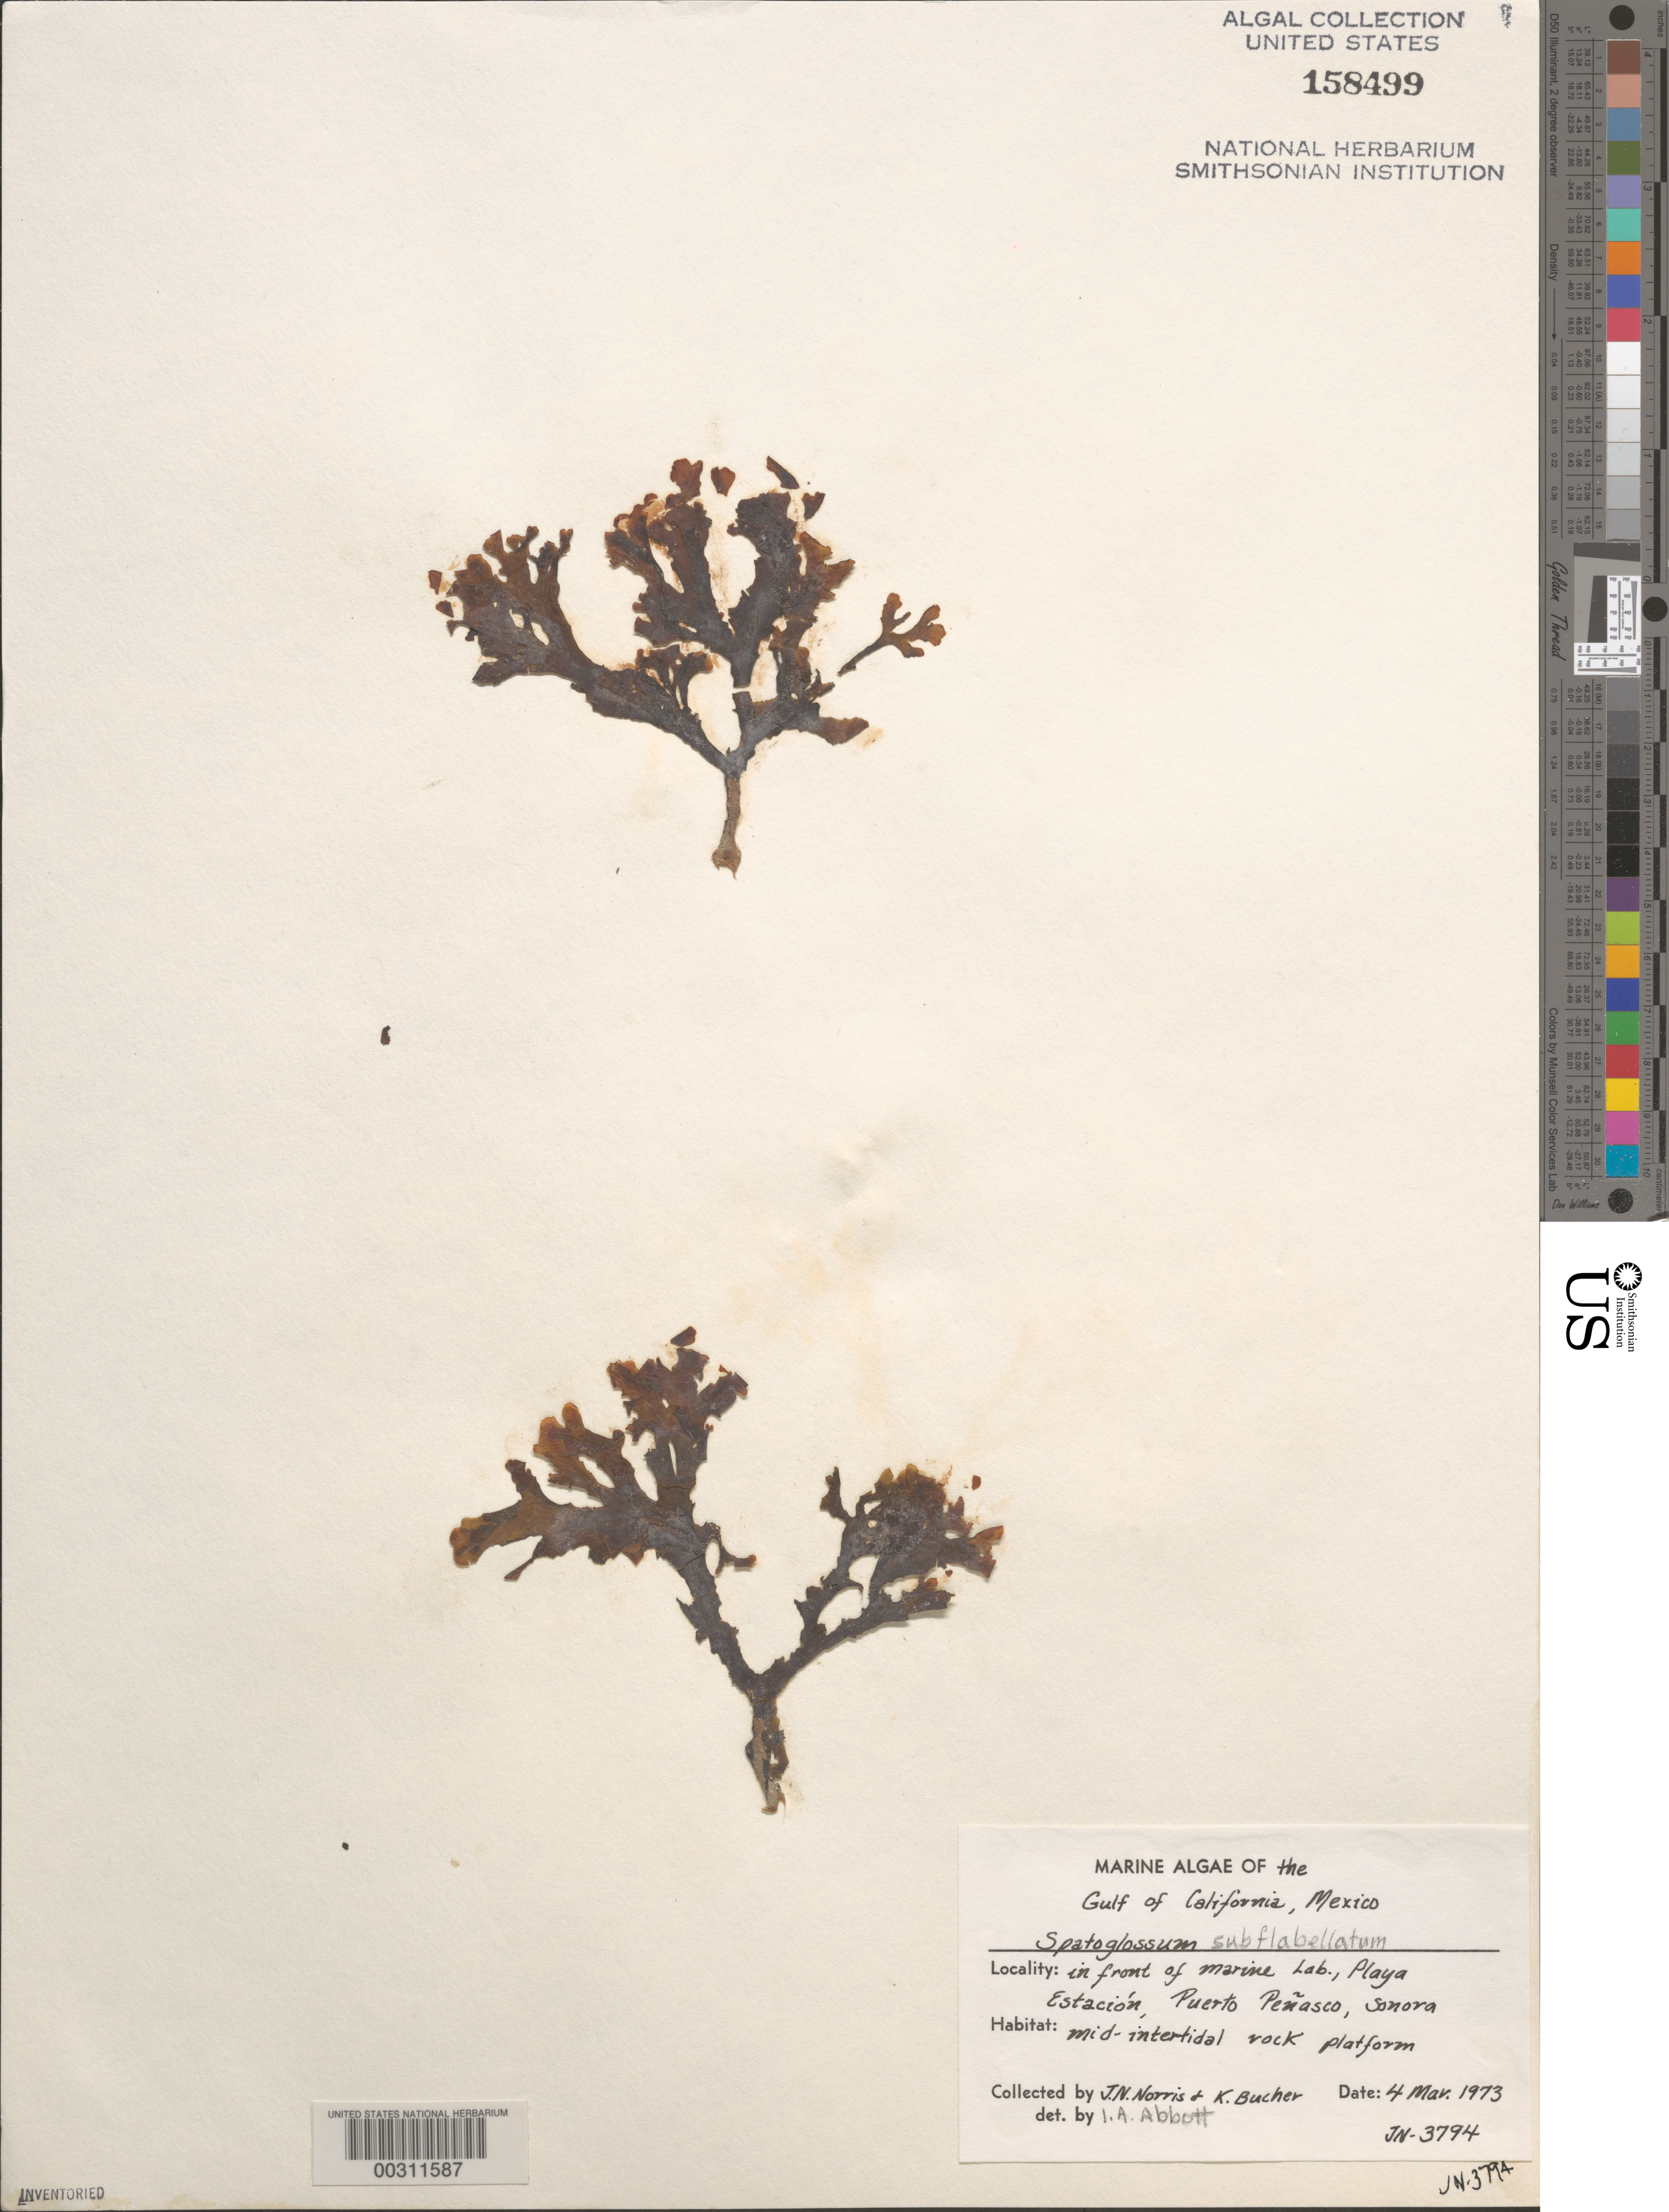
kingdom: Chromista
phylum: Ochrophyta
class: Phaeophyceae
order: Dictyotales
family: Dictyotaceae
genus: Spatoglossum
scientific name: Spatoglossum subflabellatum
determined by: Abbott, Isabella A.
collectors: J. N. Norris & K. E. Bucher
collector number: JN-3794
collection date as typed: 04 Mar 1973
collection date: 1973-03-04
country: Mexico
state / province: Sonora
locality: Playa Estacion, Puerto Penasco, marine station shore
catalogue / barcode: US 158499